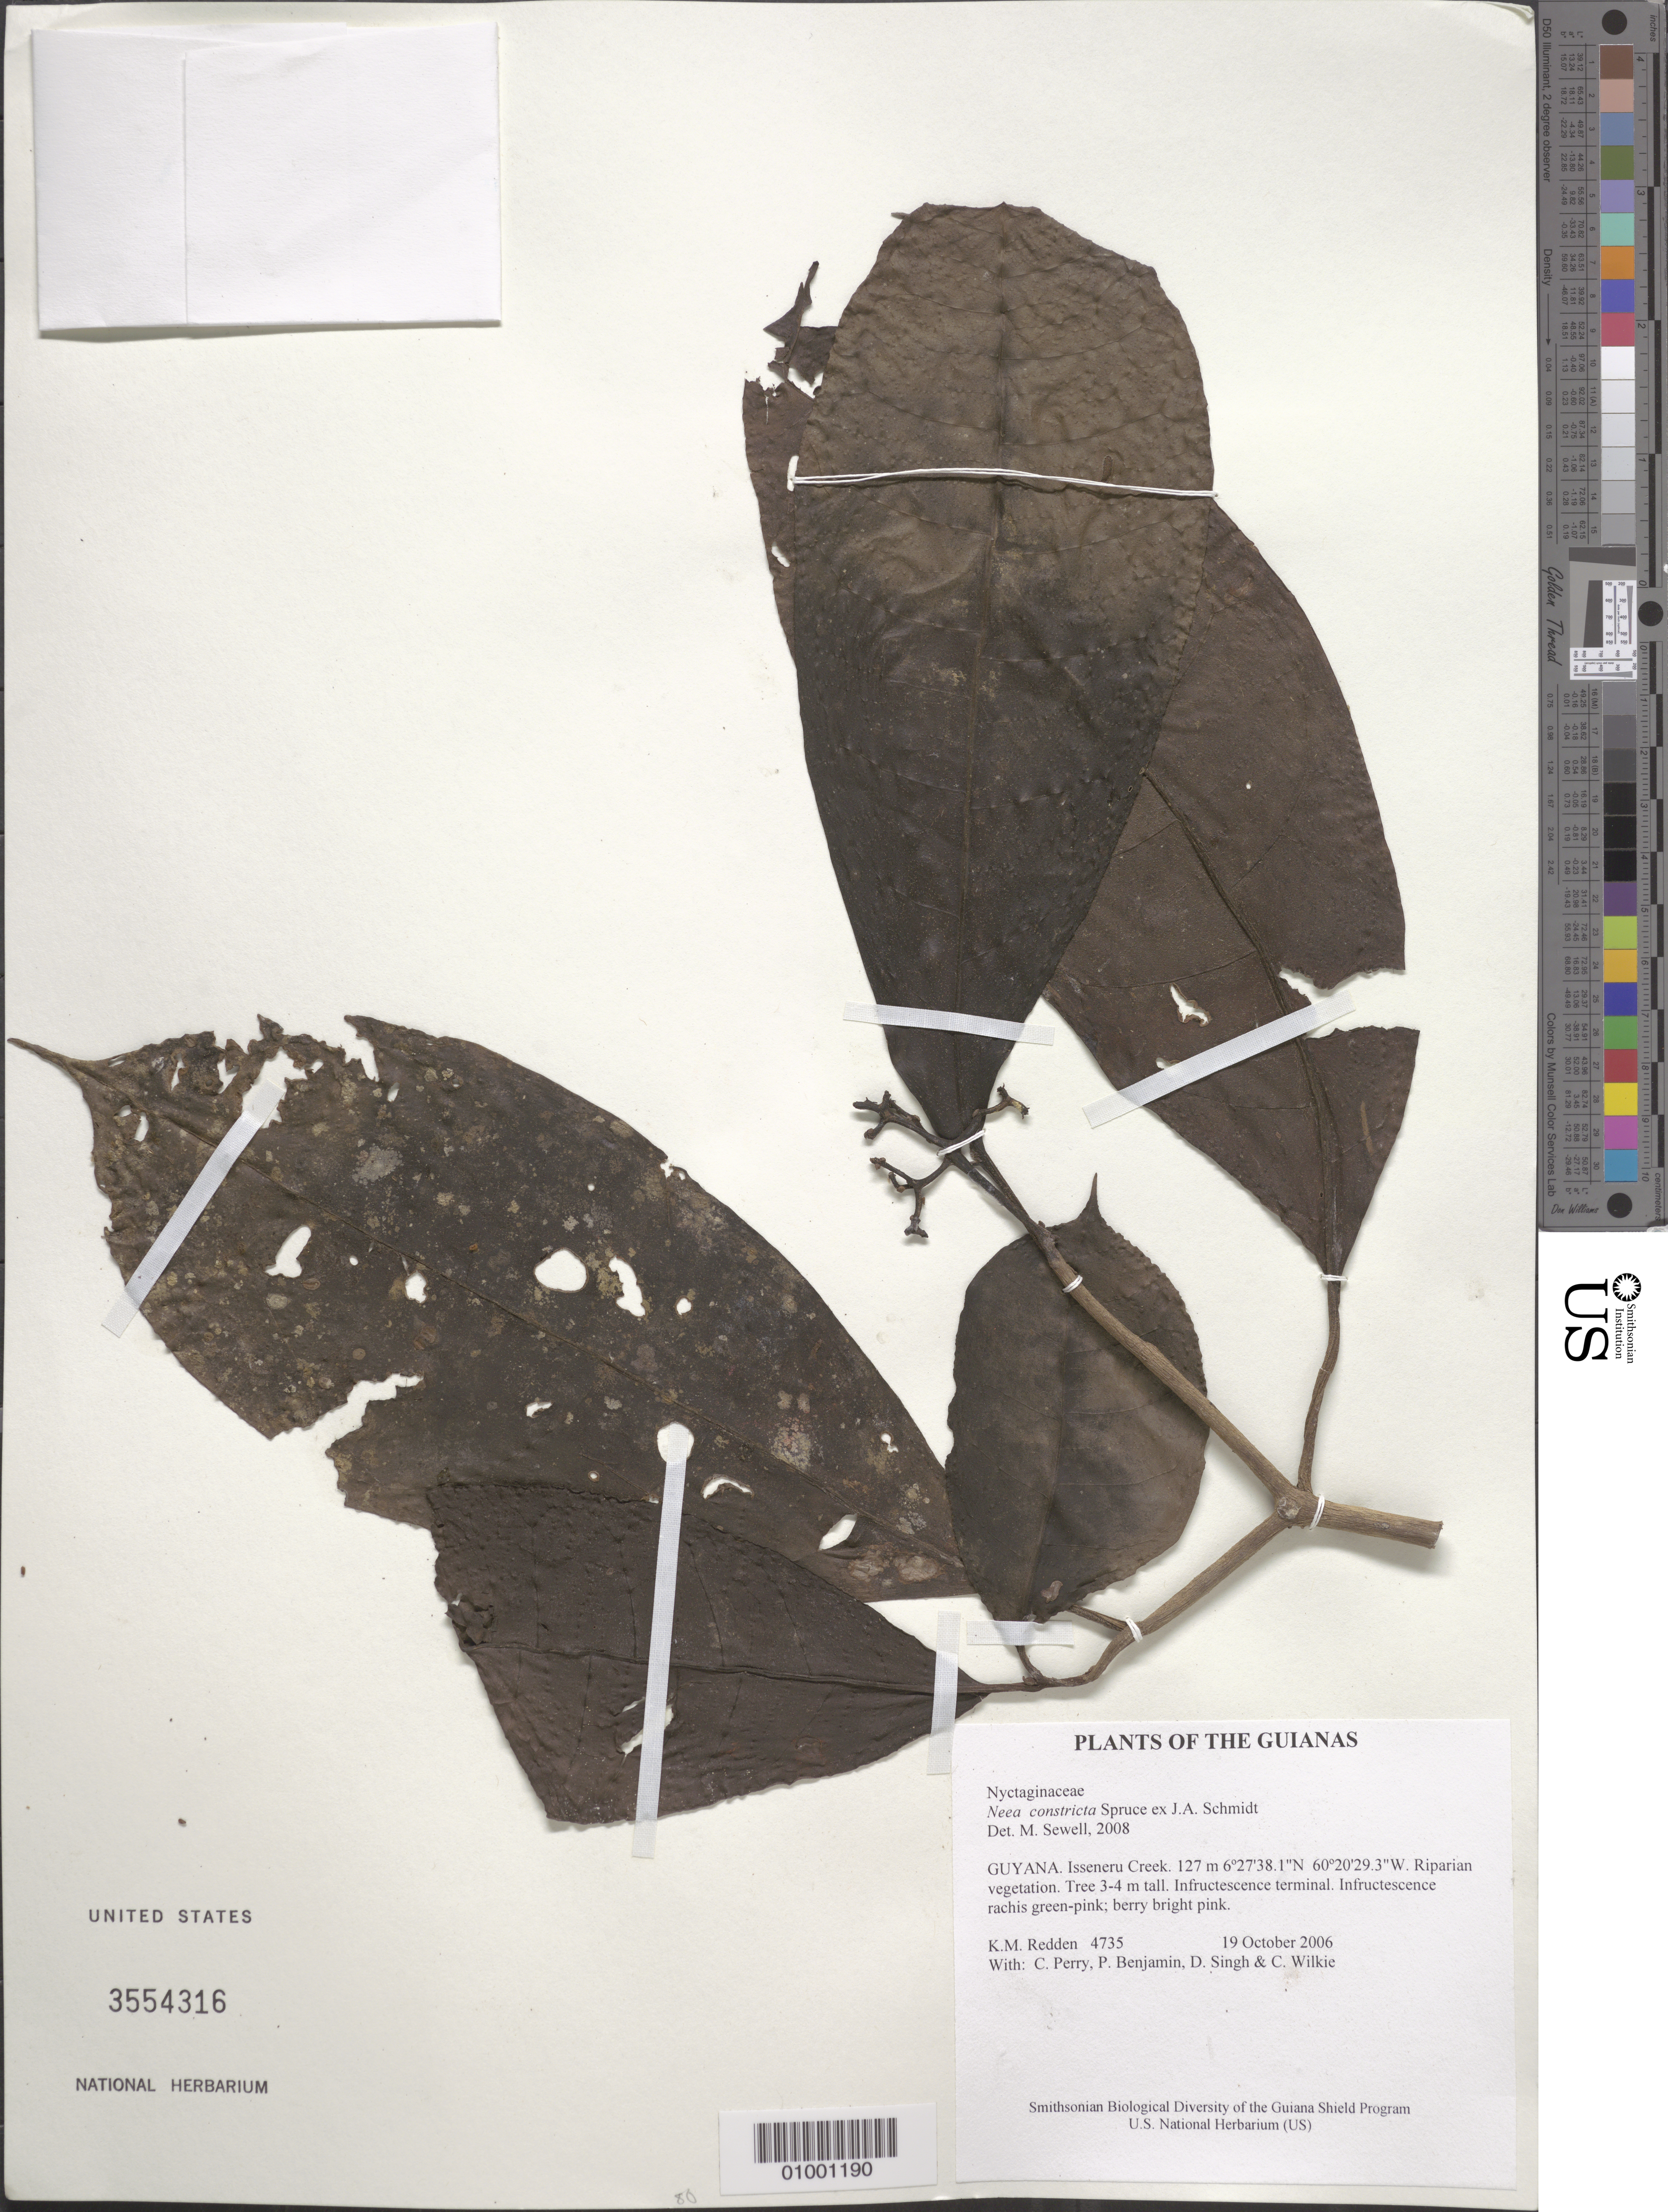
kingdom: Plantae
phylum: Tracheophyta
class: Magnoliopsida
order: Caryophyllales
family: Nyctaginaceae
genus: Neea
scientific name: Neea constricta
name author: Spruce ex J.A. Schmidt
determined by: Sewell, M.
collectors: K. M. Redden, C. Perry, P. Benjamin, D. Singh & C. Wilkie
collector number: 4735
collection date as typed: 19 October 2006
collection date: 2006-10-19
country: Guyana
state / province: Cuyuni-Mazaruni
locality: Isseneru Creek.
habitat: Riparian vegetation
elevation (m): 127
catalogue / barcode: US 3554316